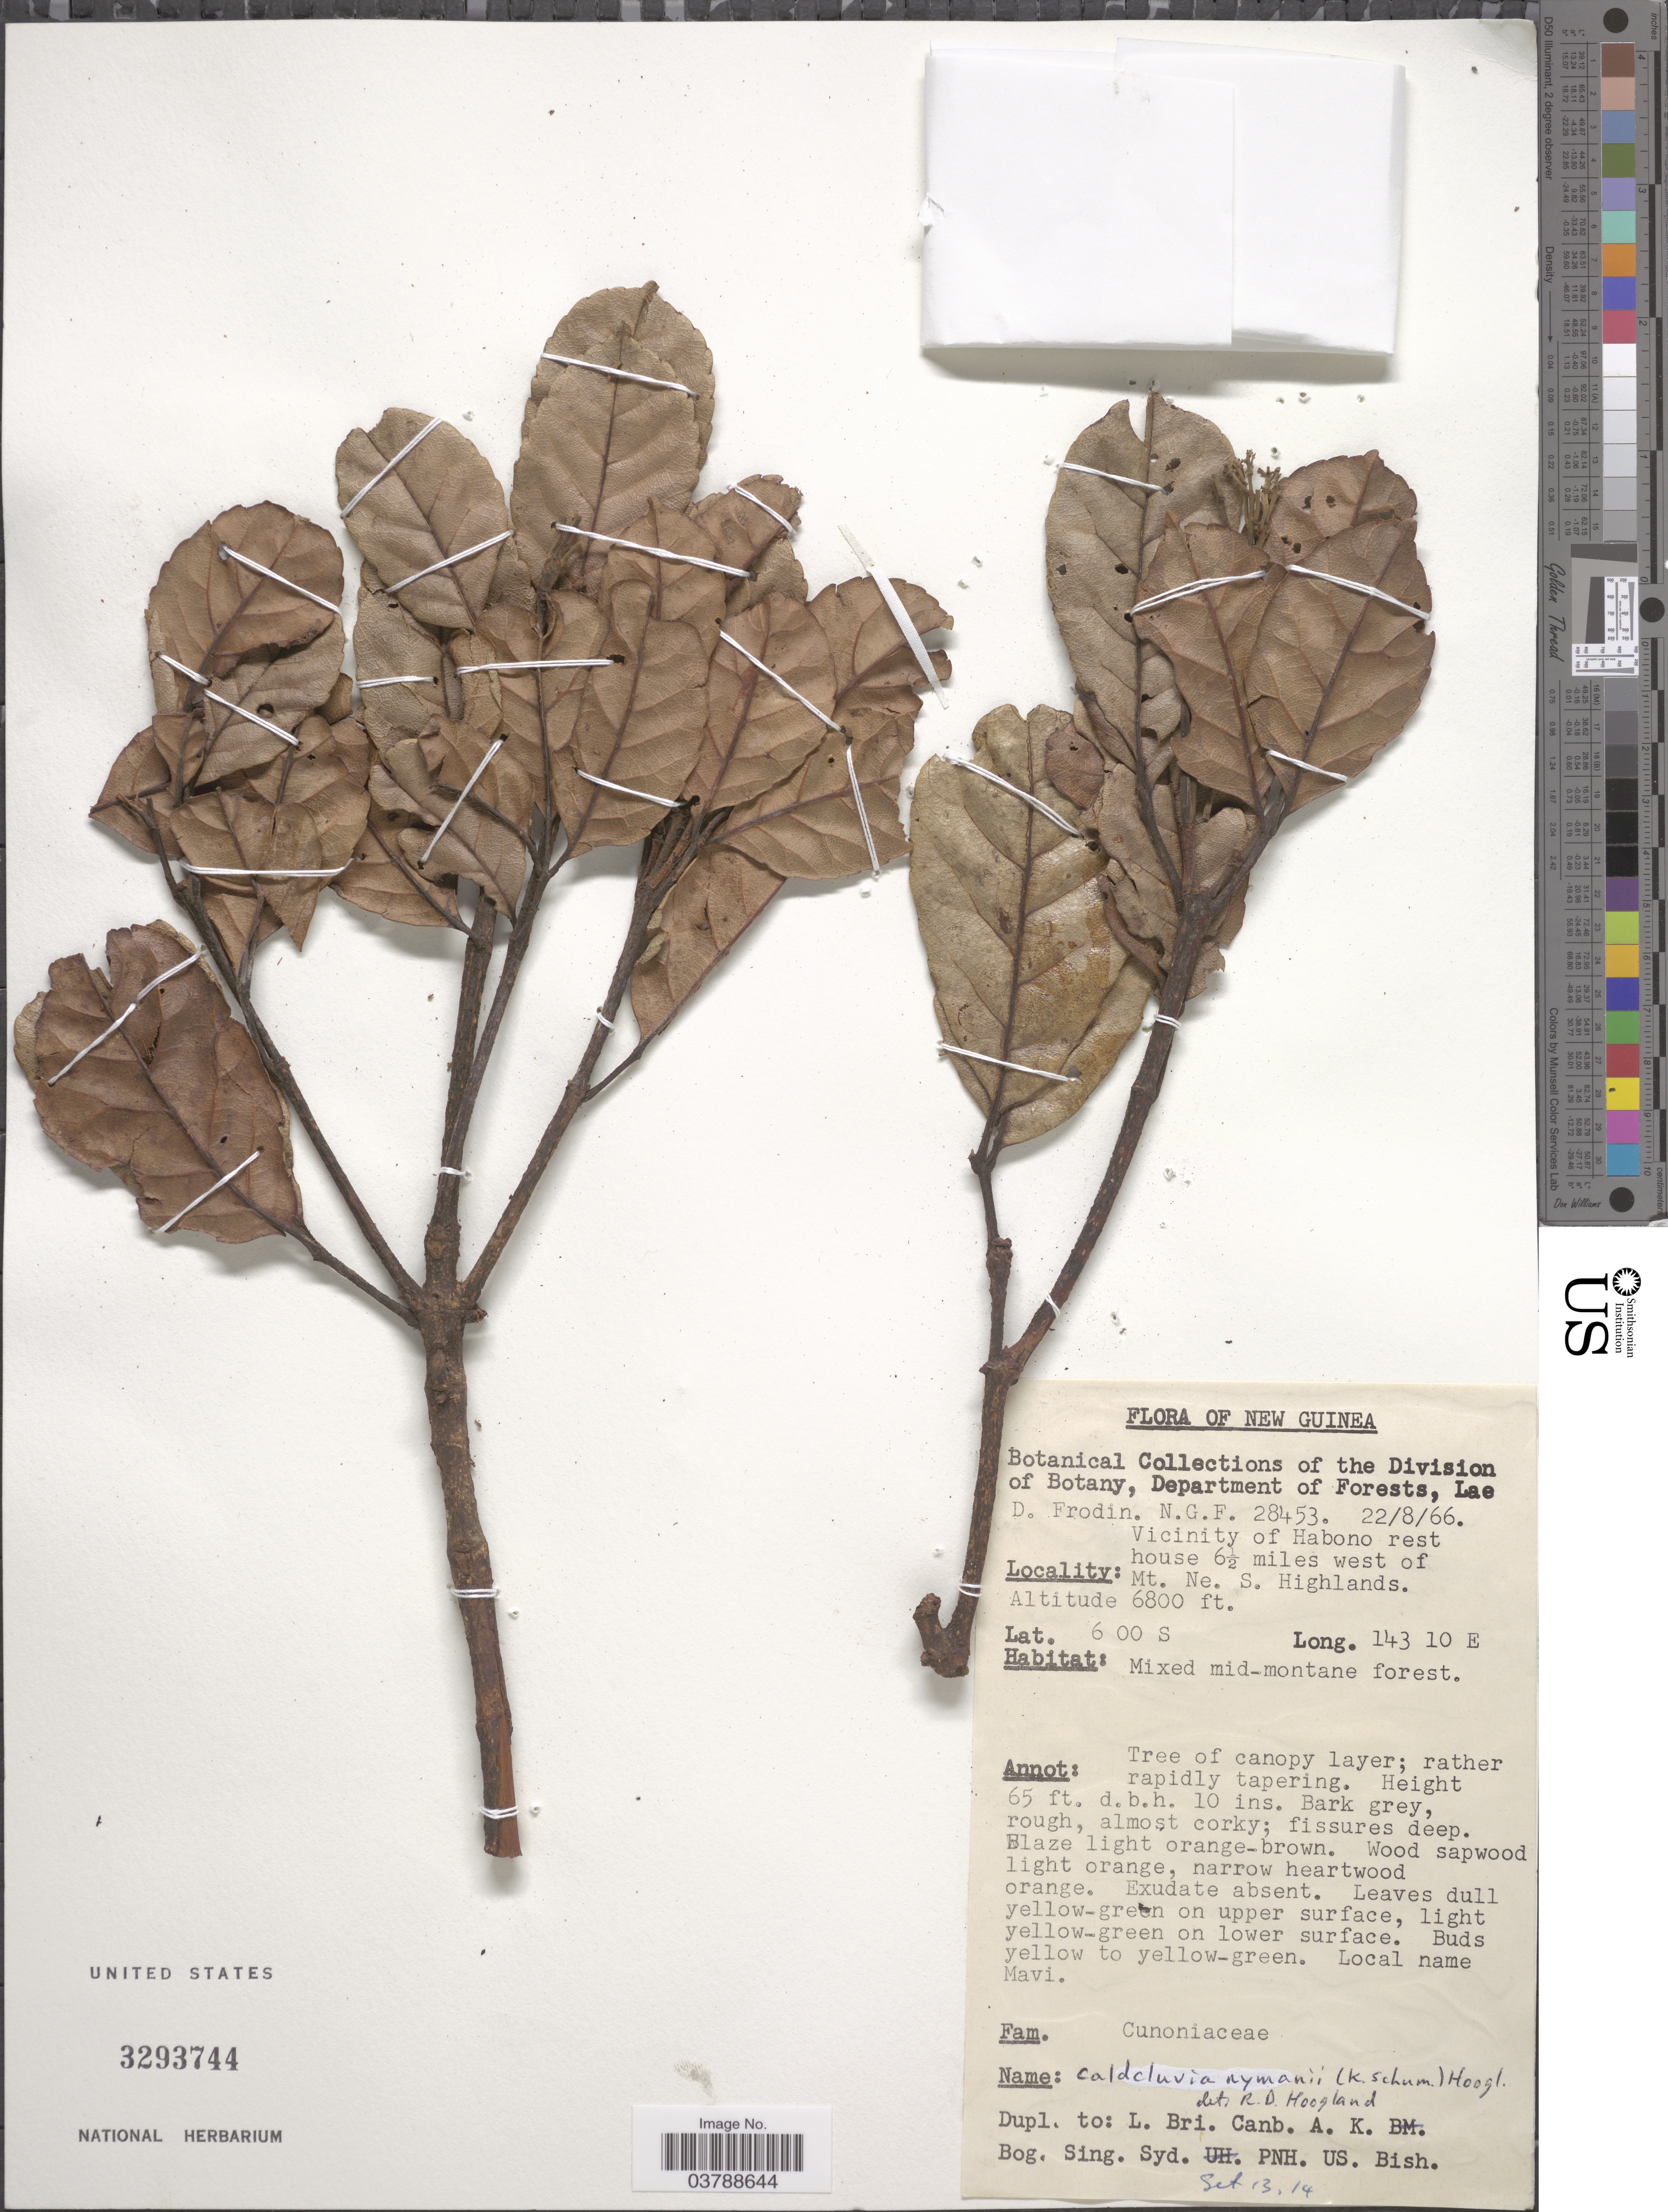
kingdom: Plantae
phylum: Tracheophyta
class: Magnoliopsida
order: Oxalidales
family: Cunoniaceae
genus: Opocunonia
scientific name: Opocunonia nymanii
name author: (K. Schum.) Schltr.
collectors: D. G. Frodin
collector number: NGF28453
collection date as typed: Transcribed d/m/y: 22/8/66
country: Papua New Guinea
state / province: Southern Highlands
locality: New Guinea. Vicinity of Habono rest house 6½ miles west of Mt. Ne. S. Highlands.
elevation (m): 2073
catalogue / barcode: US 3293744